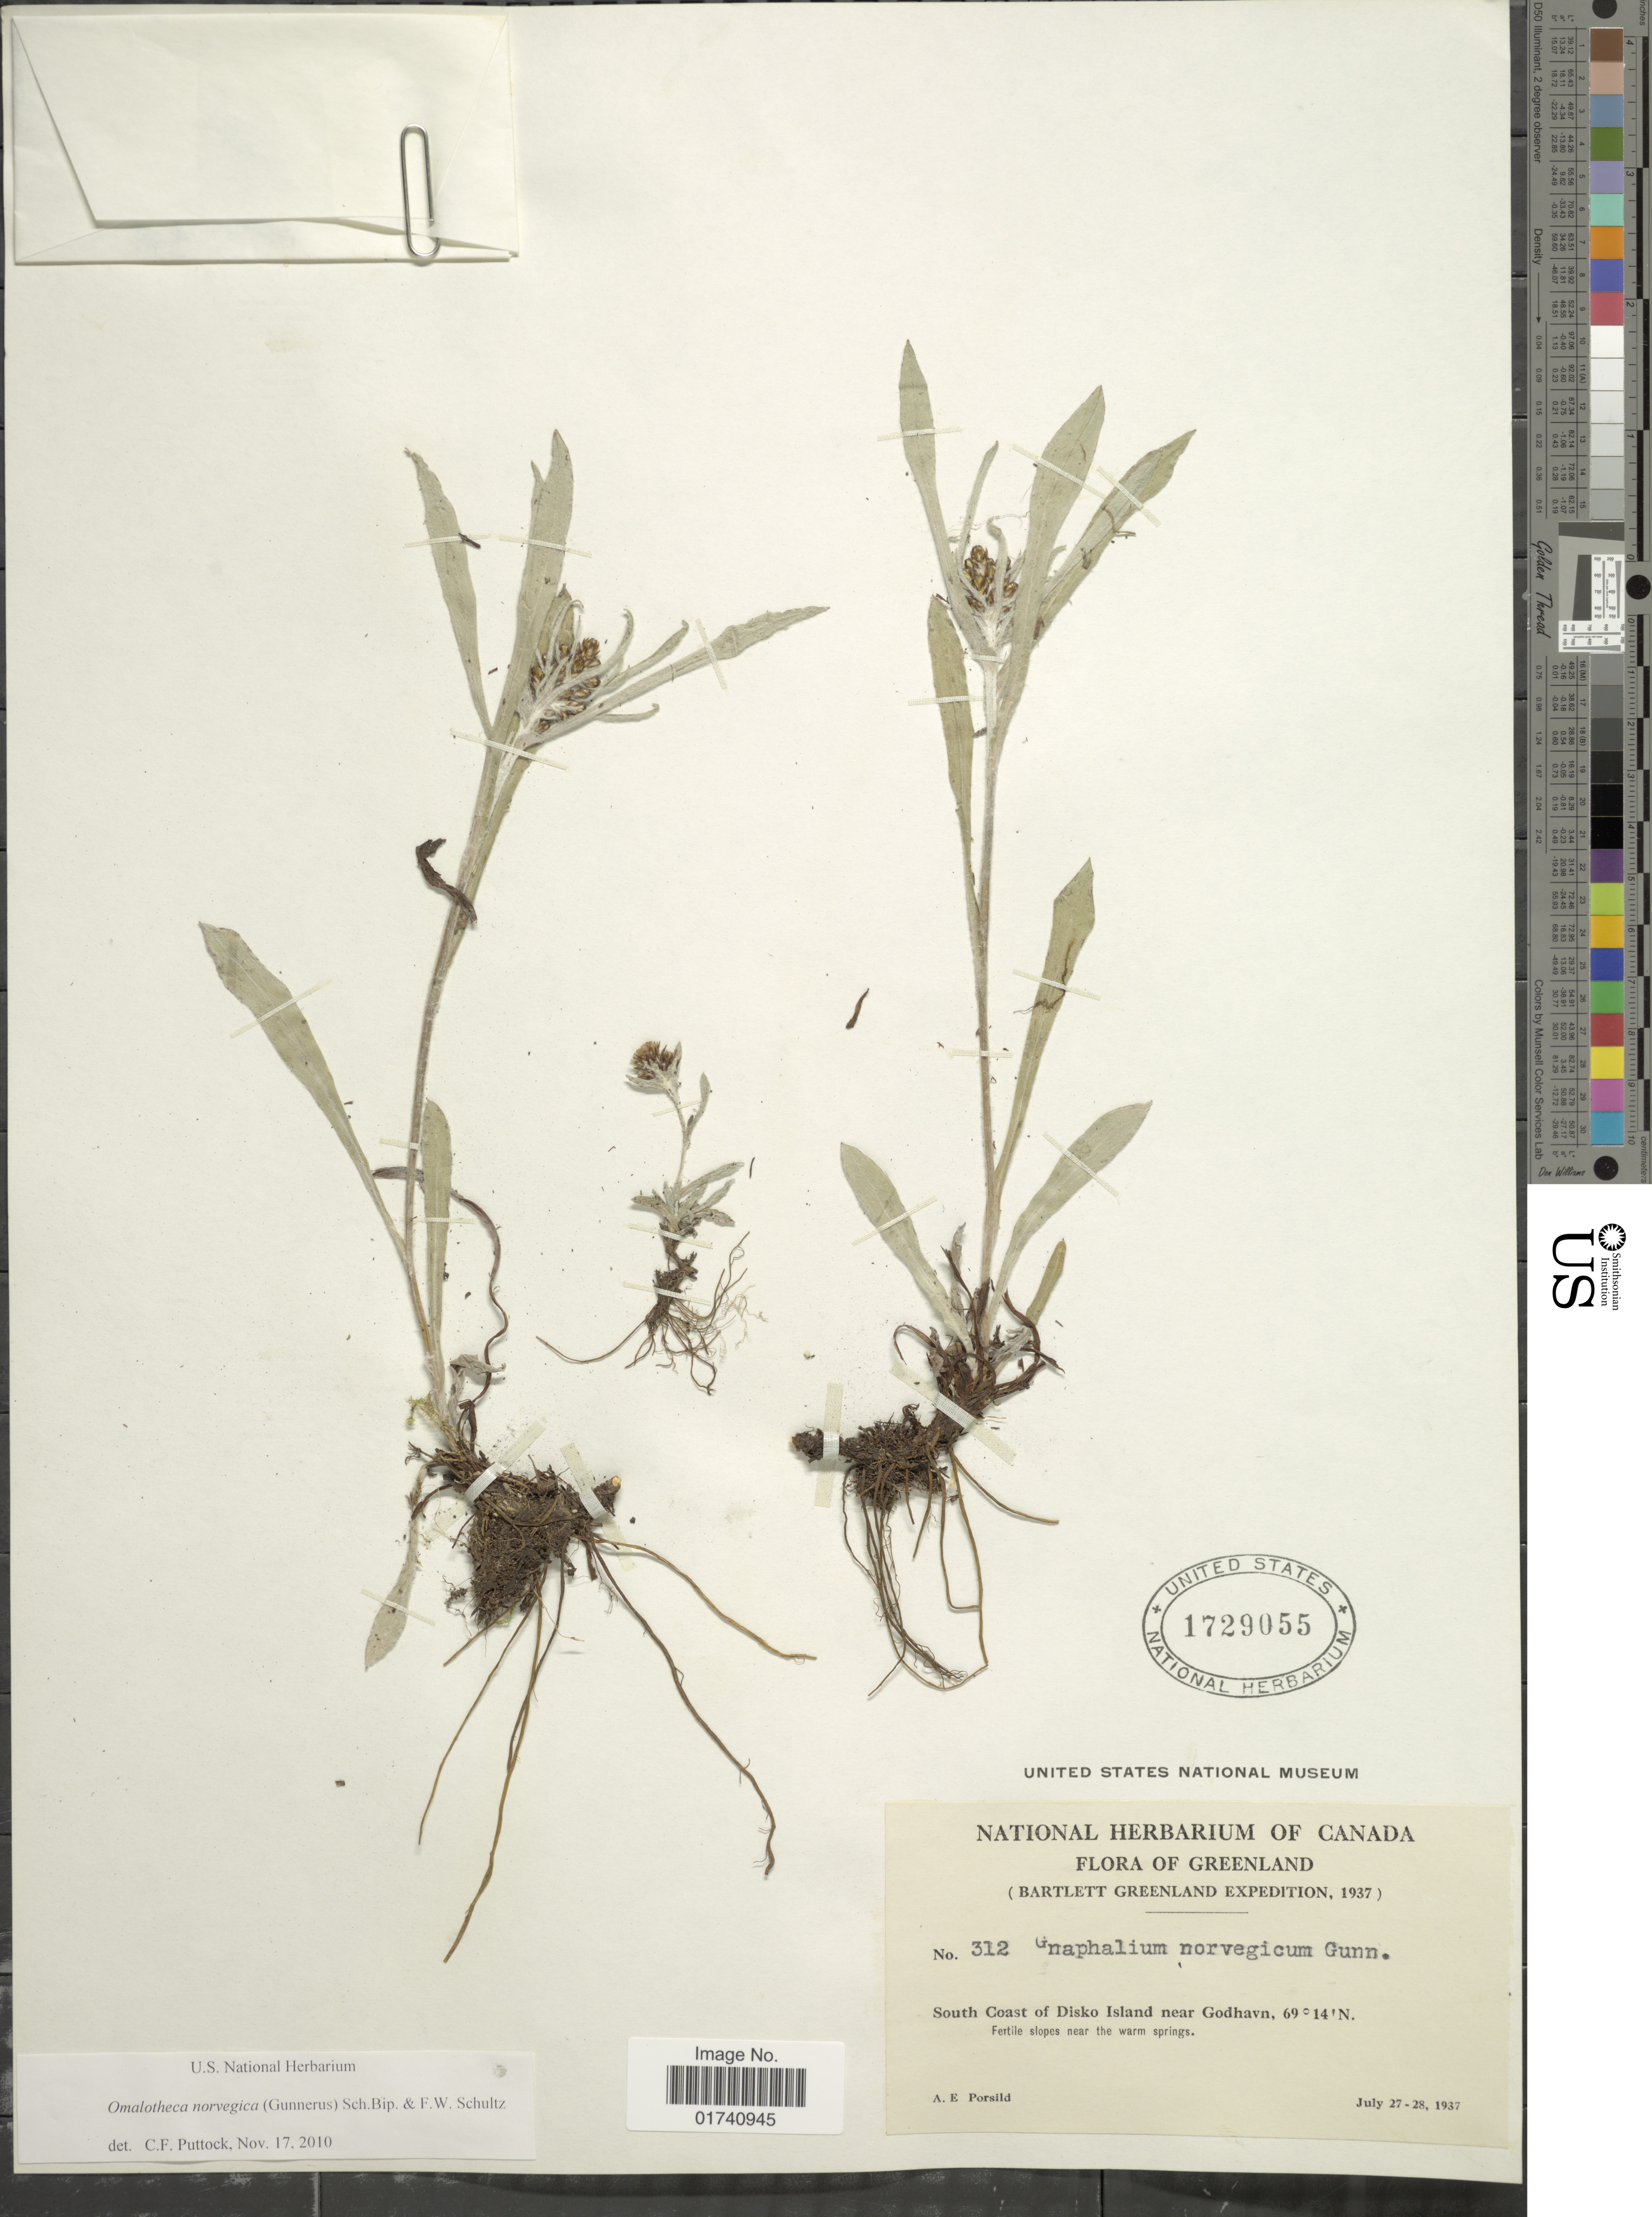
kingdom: Plantae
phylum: Tracheophyta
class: Magnoliopsida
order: Asterales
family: Asteraceae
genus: Omalotheca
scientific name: Omalotheca norvegica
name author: (Gunnerus) Sch. Bip. & F.W. Schultz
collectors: A. E. Porsild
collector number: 312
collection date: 1937-07-27/1937-07-28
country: Greenland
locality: South Coast of Disko Island near Godhavn.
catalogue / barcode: US 1729055